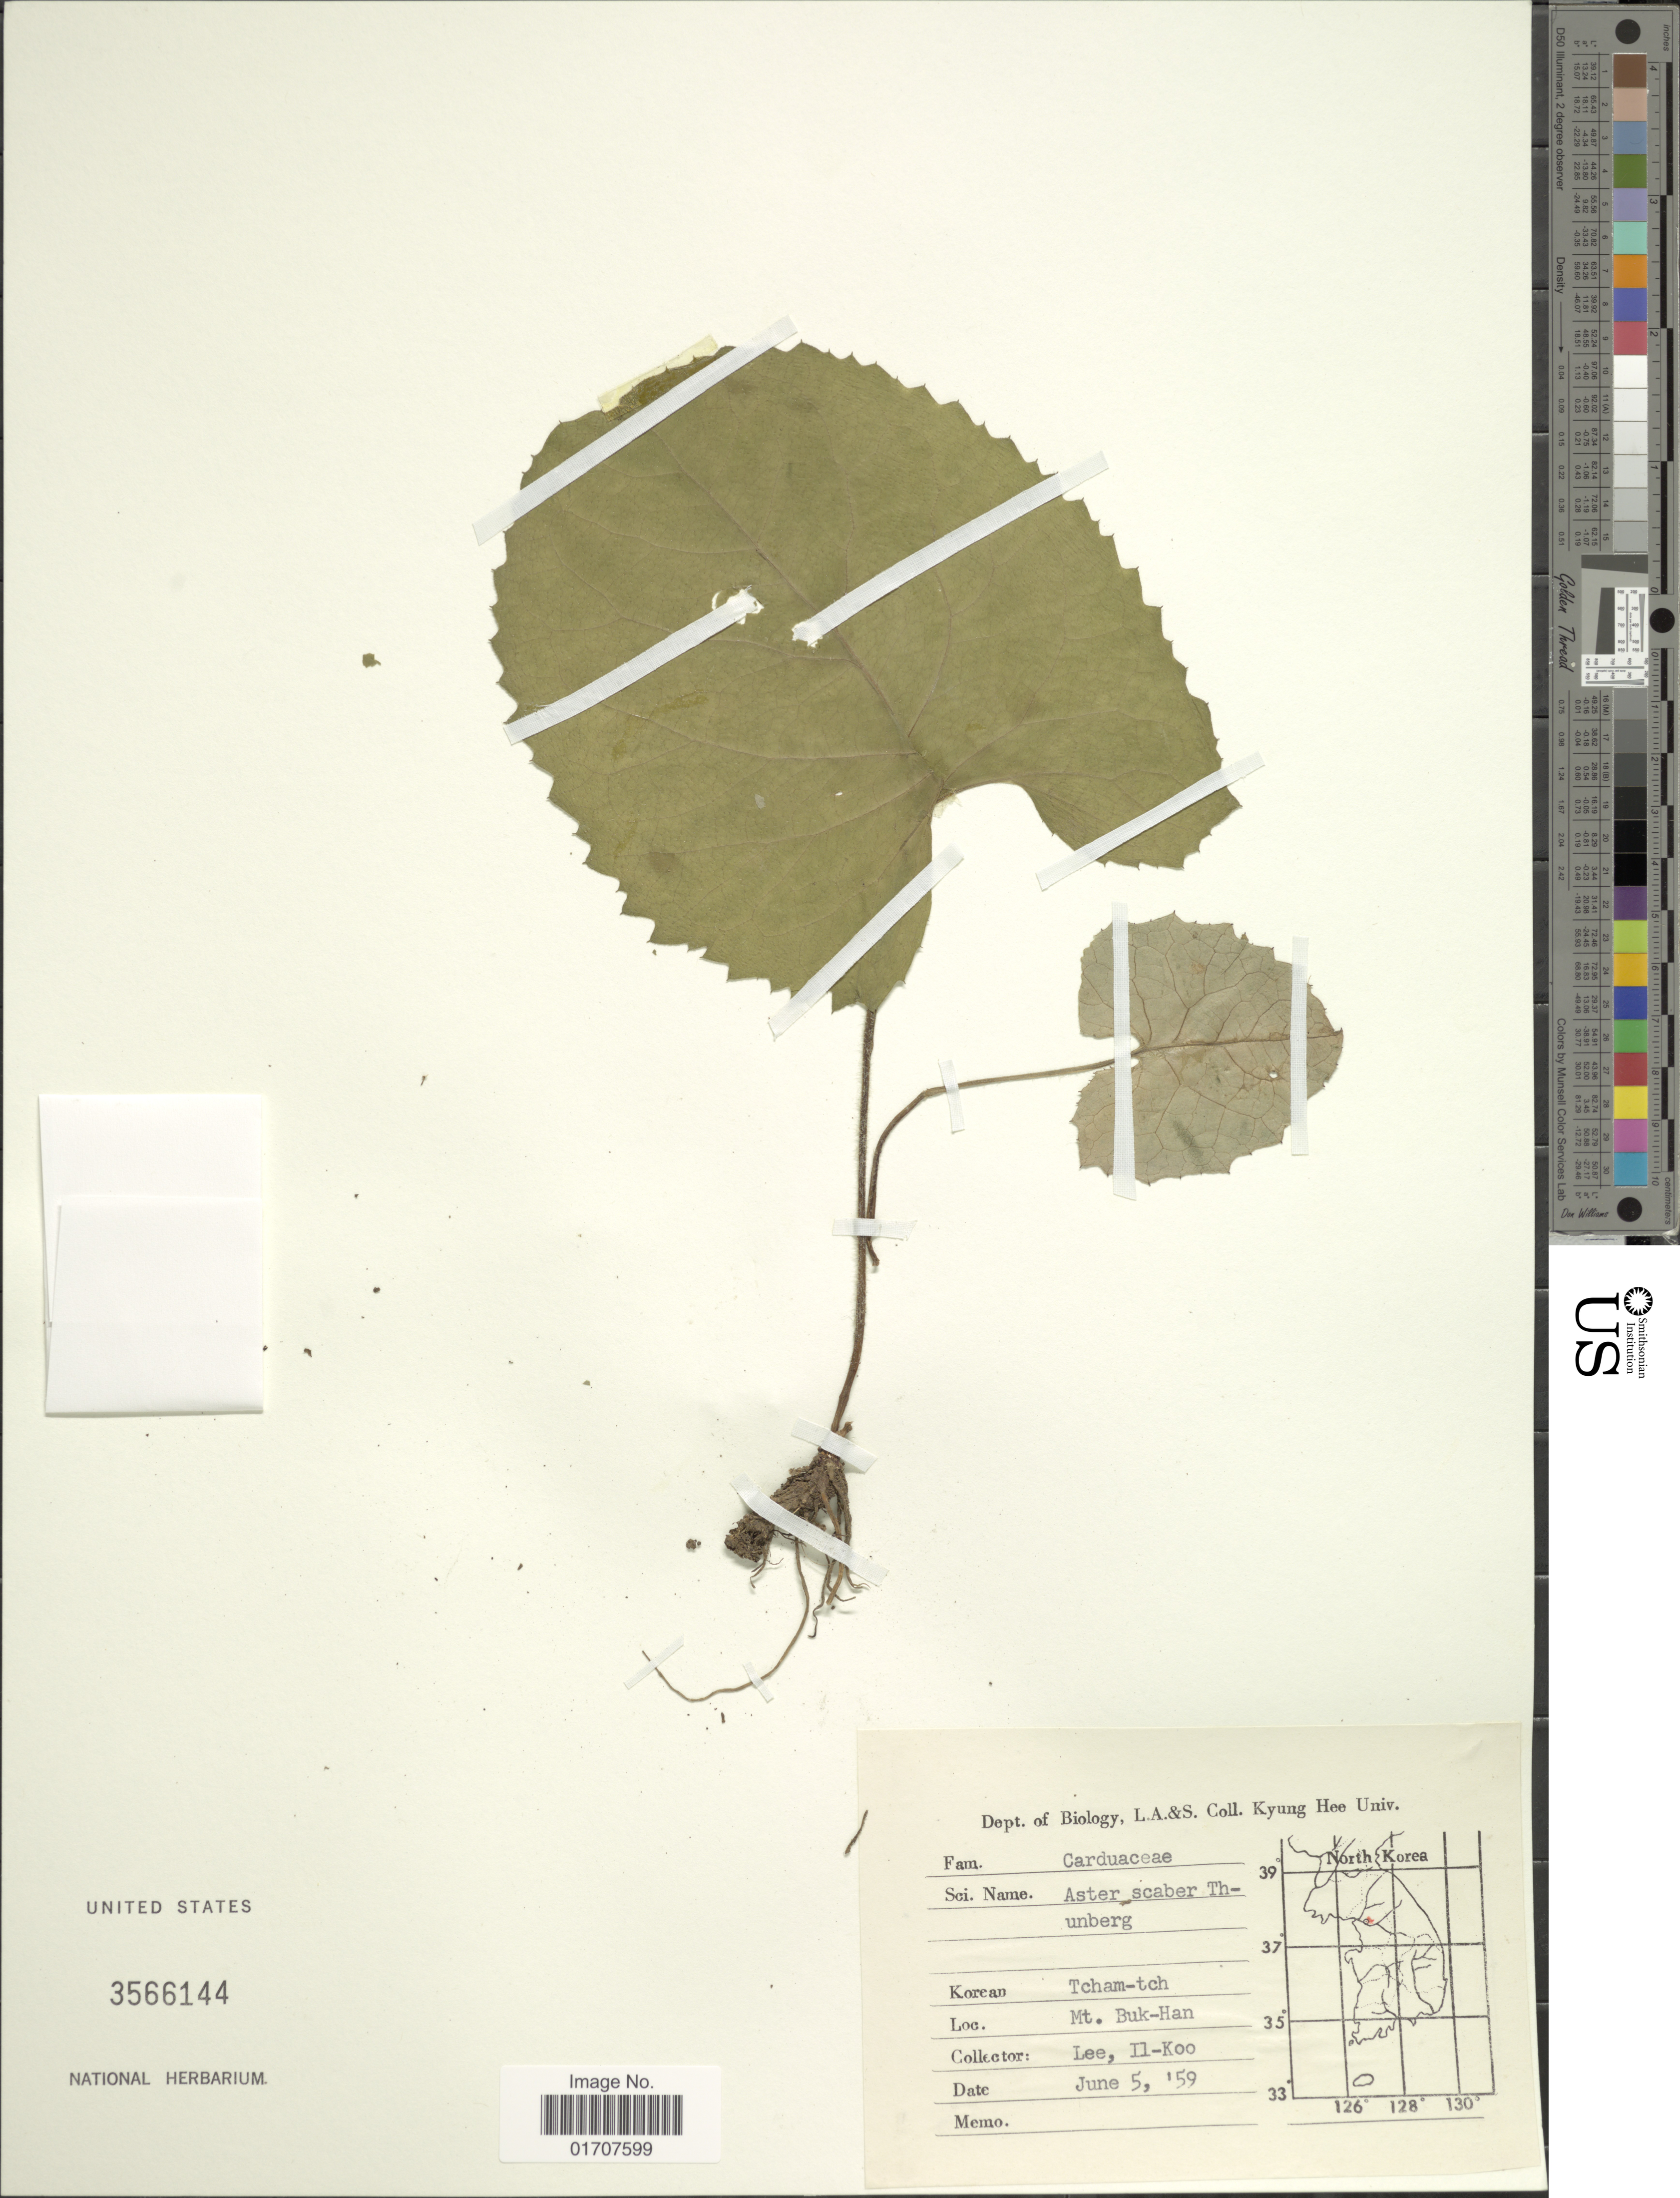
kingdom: Plantae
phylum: Tracheophyta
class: Magnoliopsida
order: Asterales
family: Asteraceae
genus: Doellingeria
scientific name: Doellingeria scaber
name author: (Thunb.) Nees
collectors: I. Lee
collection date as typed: Transcribed d/m/y: 5/6/59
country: South Korea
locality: Mt. Buk-Han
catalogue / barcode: US 3566144